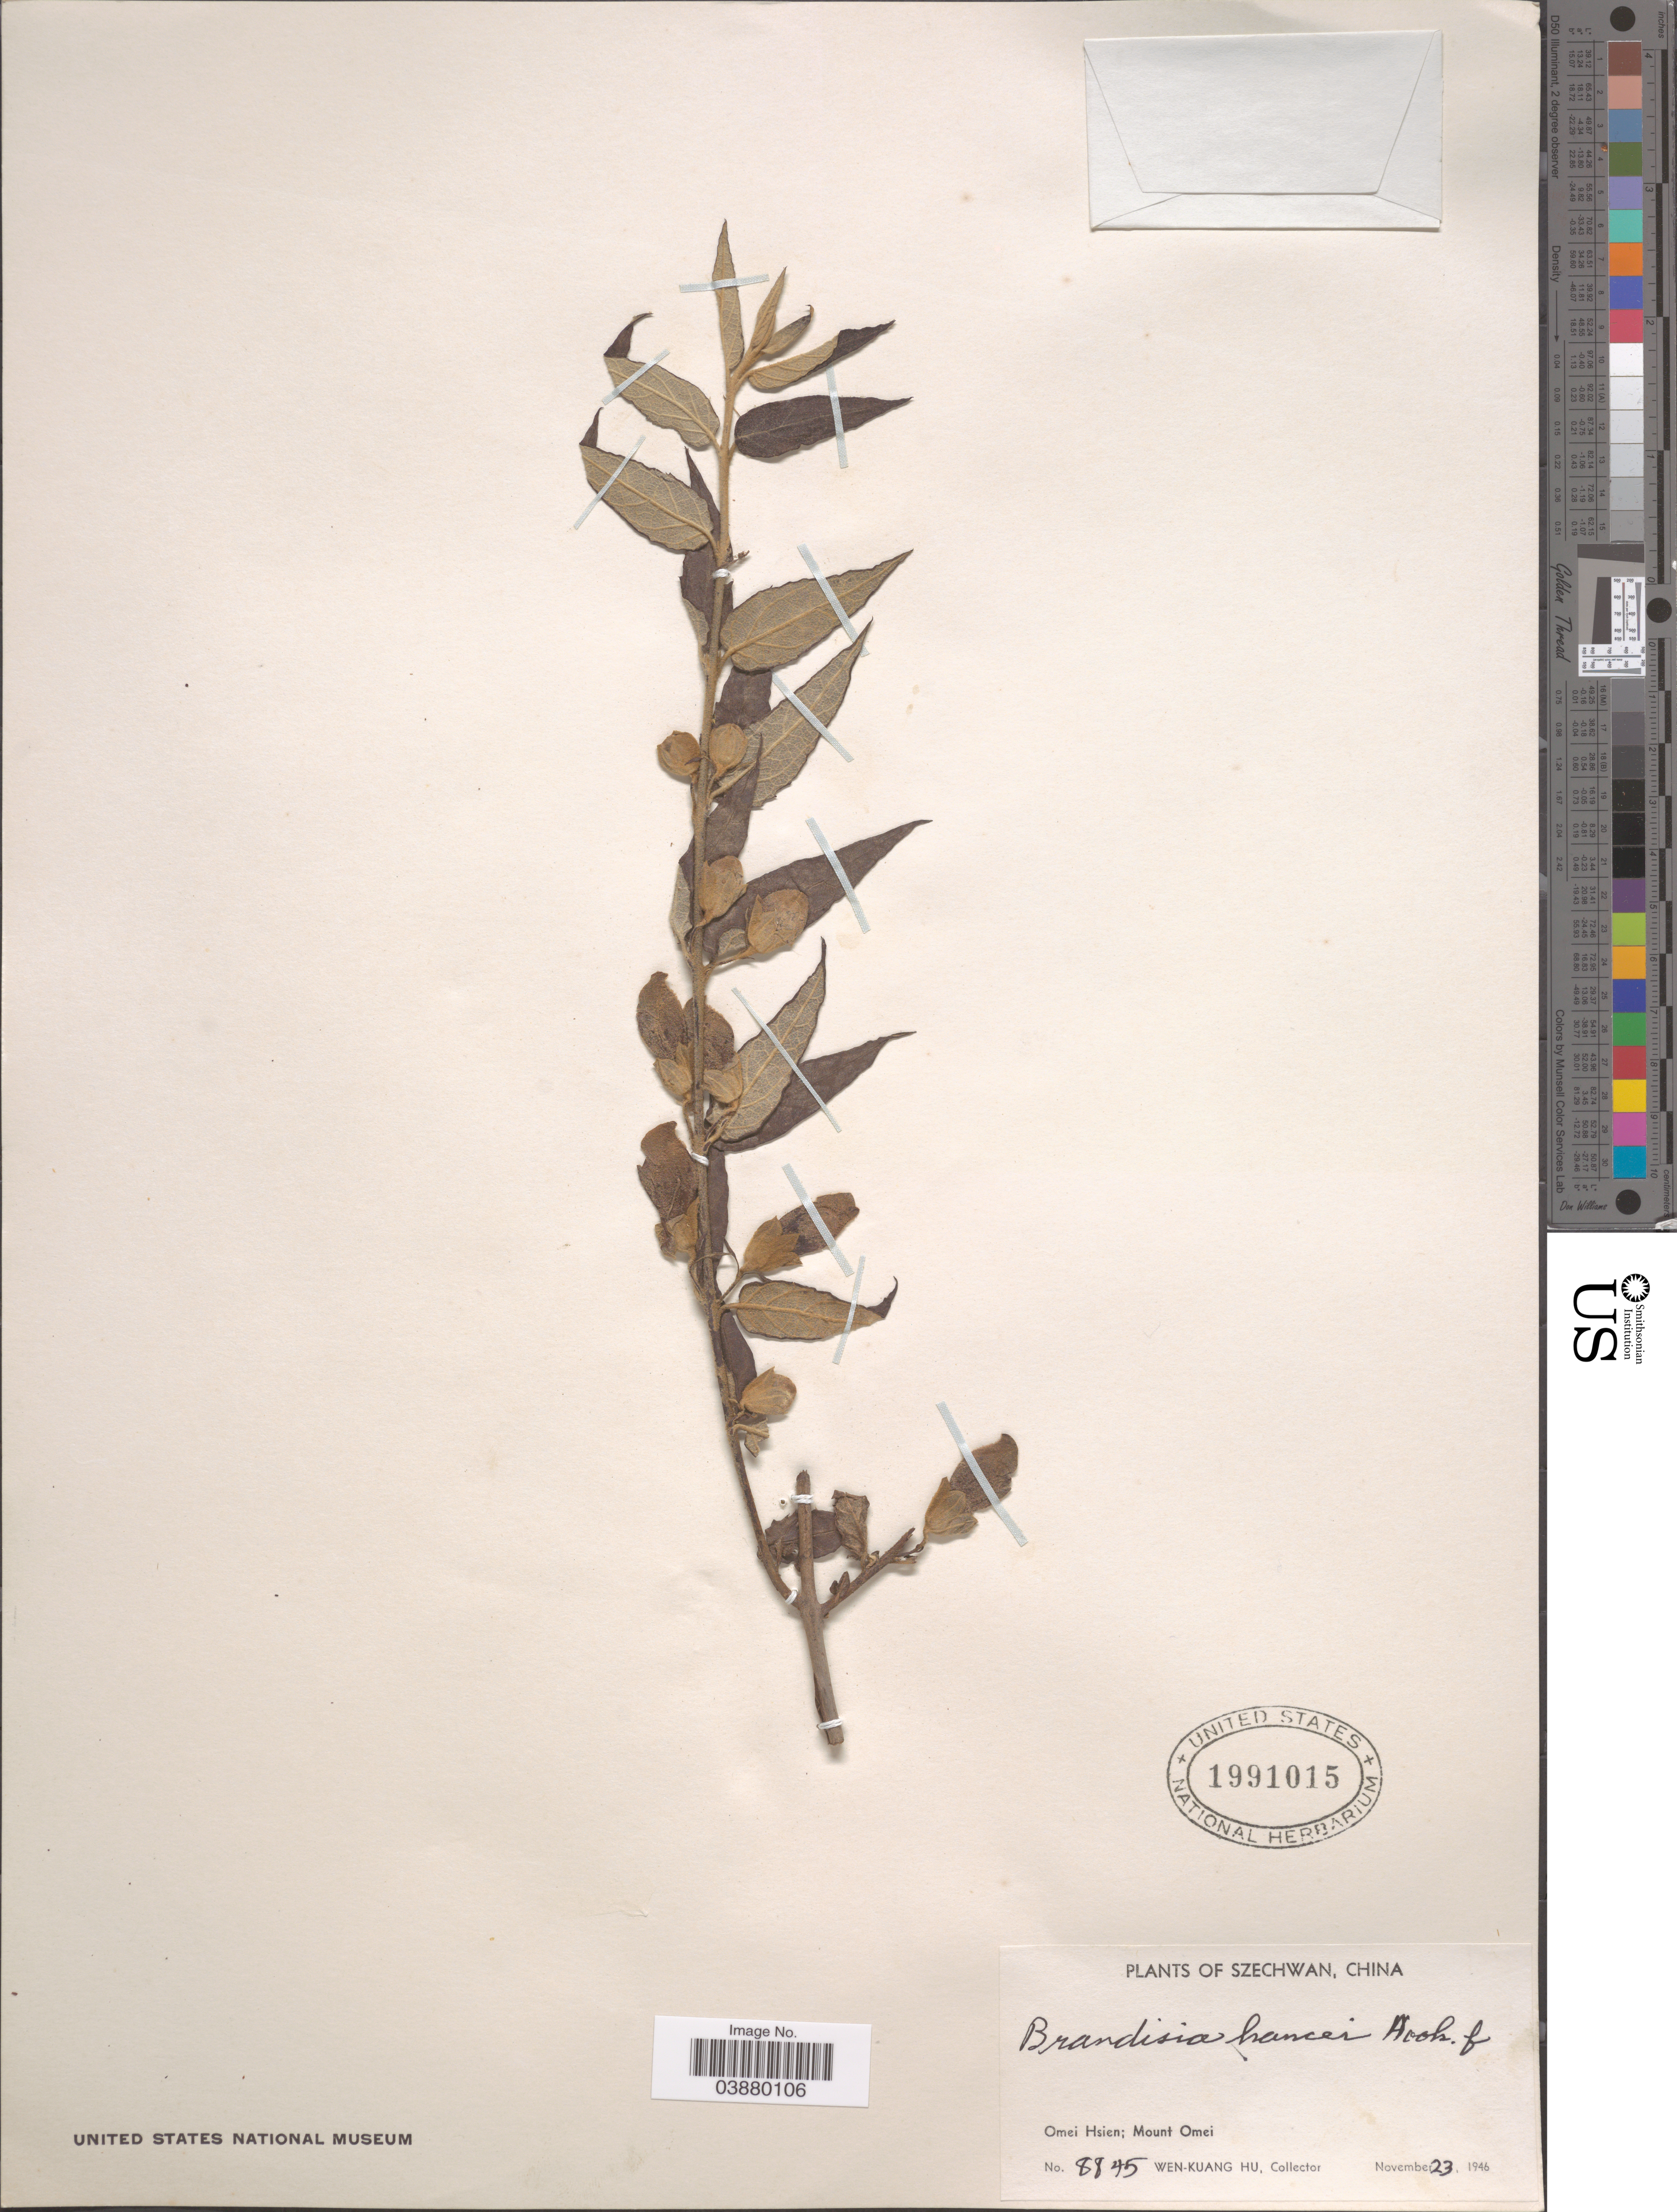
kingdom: Plantae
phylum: Tracheophyta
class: Magnoliopsida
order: Lamiales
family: Orobanchaceae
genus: Brandisia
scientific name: Brandisia hancei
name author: Hook. f.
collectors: W. K. Hu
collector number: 8845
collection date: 1946-11-23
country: China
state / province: Sichuan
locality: Szechwan. Omei Hsien; Mount Omei.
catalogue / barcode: US 1991015